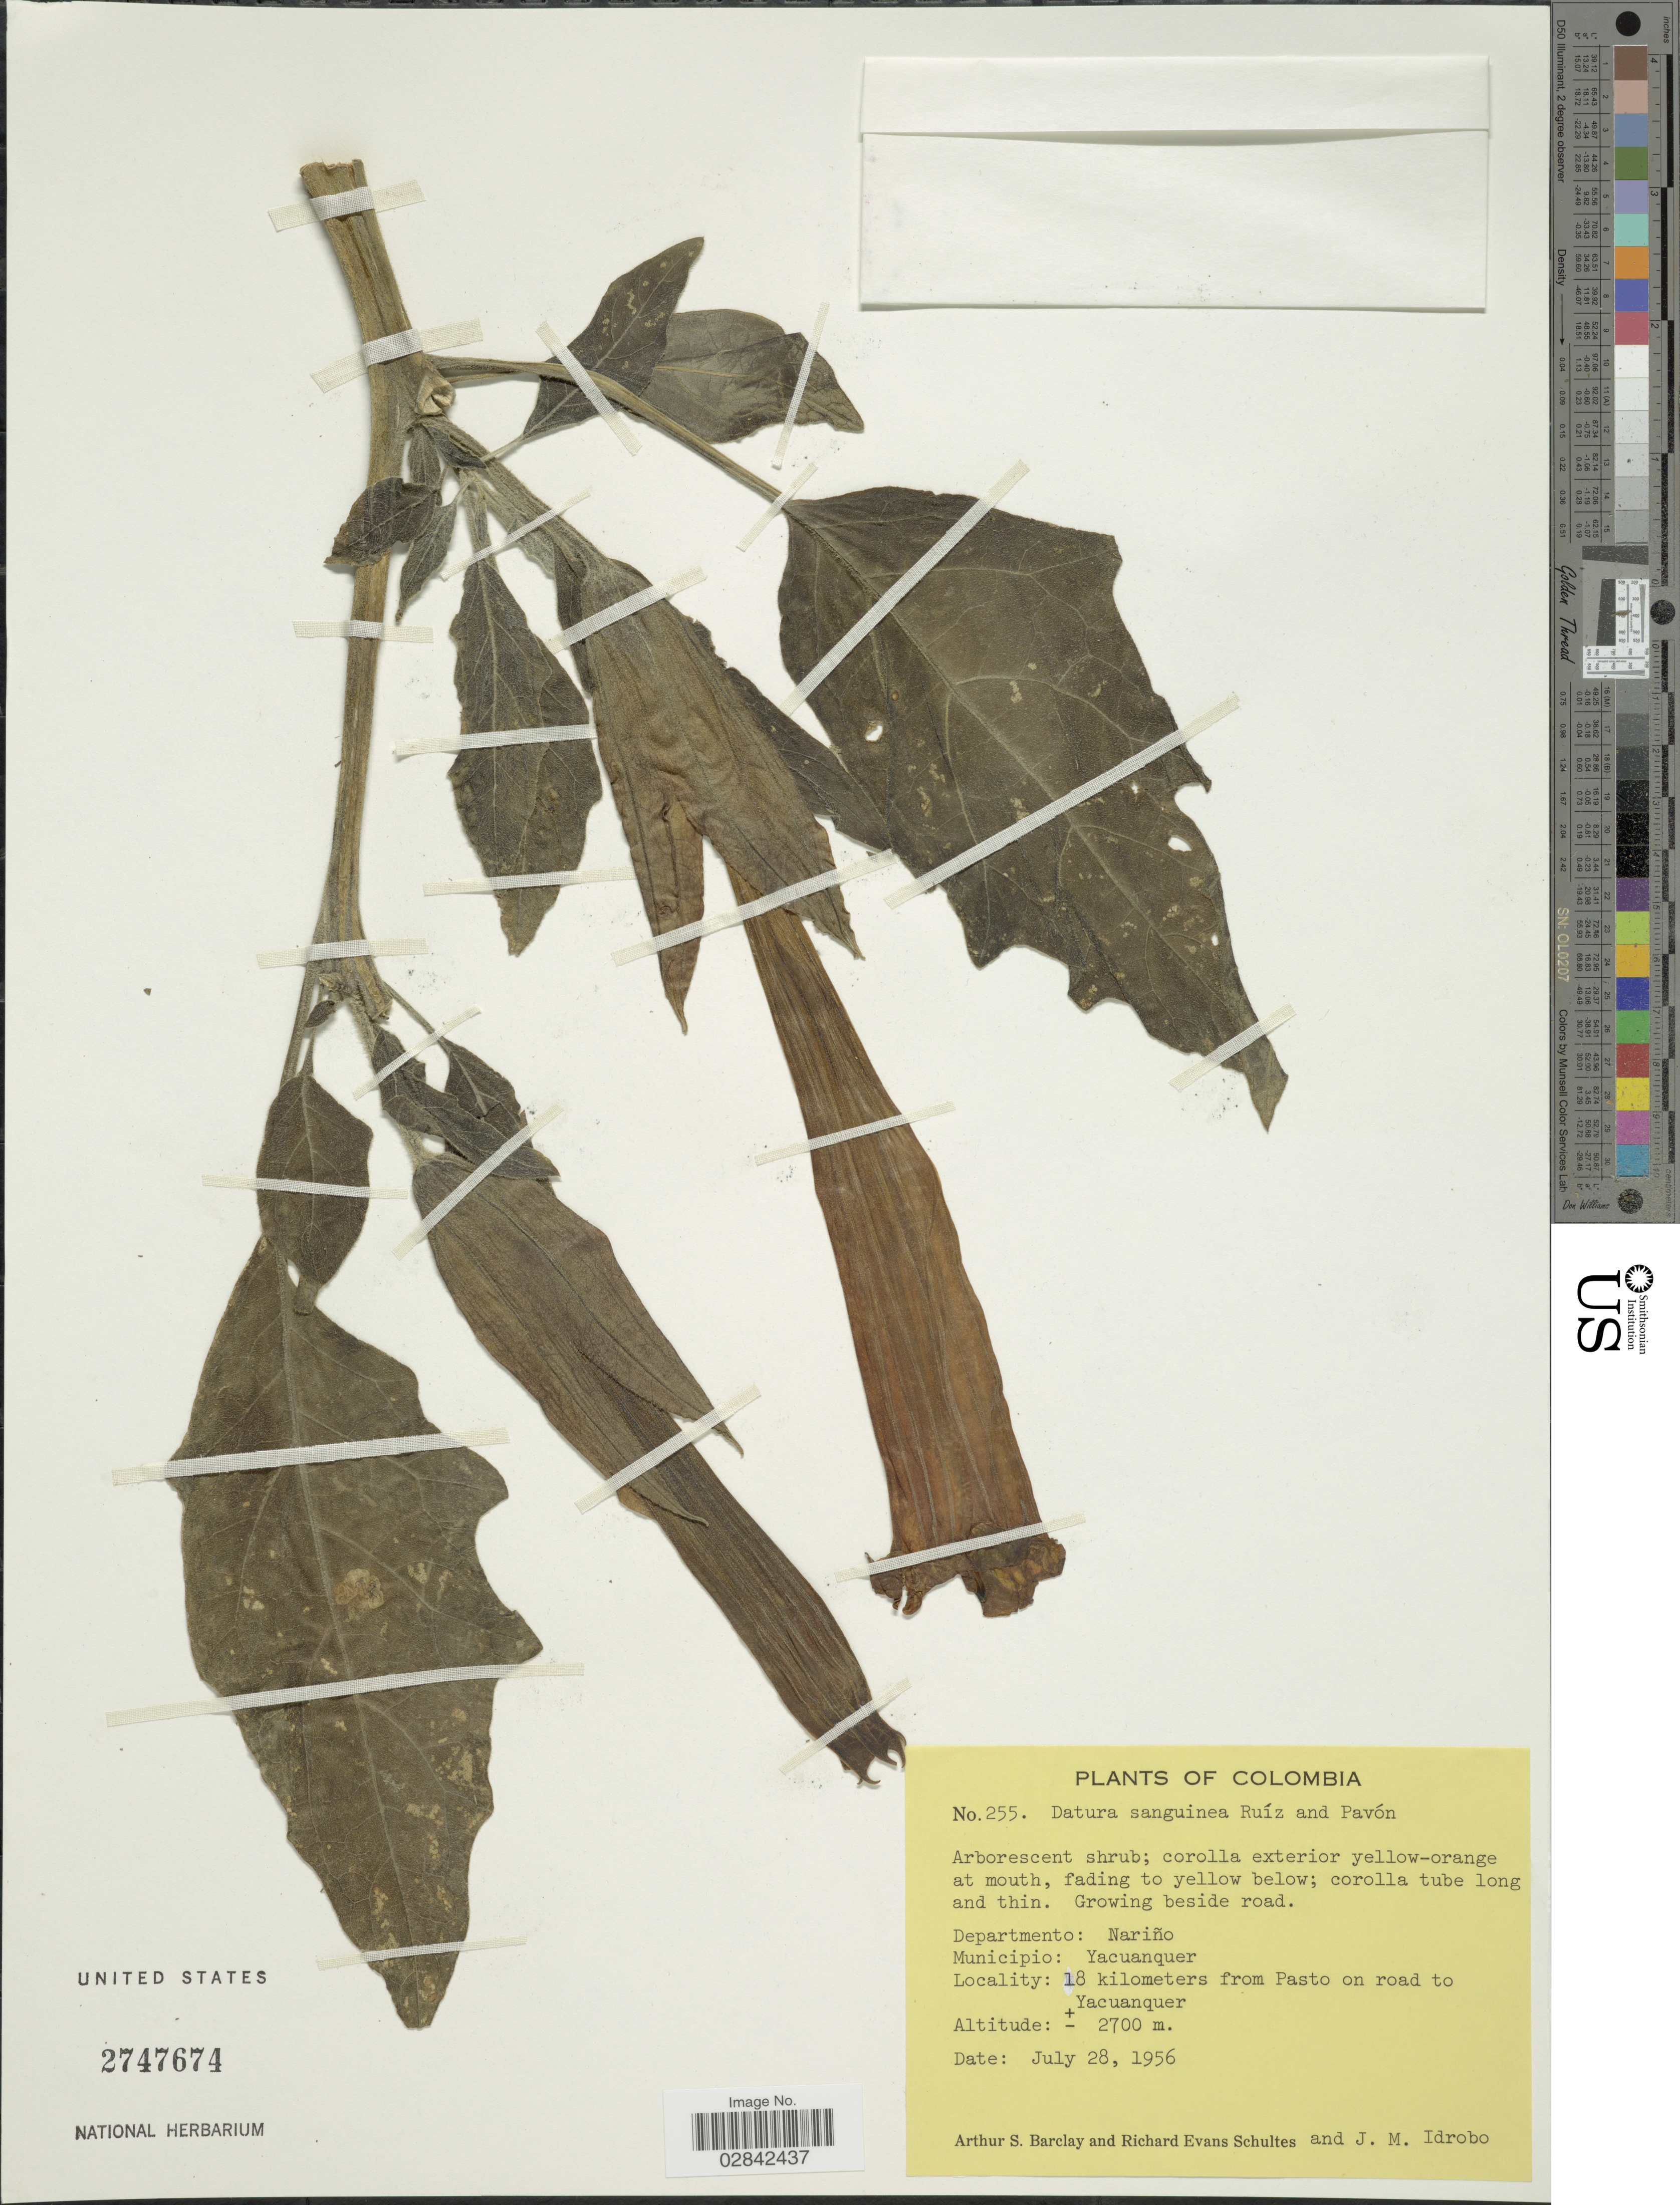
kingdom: Plantae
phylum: Tracheophyta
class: Magnoliopsida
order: Solanales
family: Solanaceae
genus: Brugmansia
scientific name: Brugmansia sanguinea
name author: (Ruiz & Pav.) D. Don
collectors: A. S. Barclay, R. E. Schultes & J. M. Idrobo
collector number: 255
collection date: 1956-07-28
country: Colombia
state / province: Nariño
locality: Departmento: Nariño. Municipio: Yacuanquer. 18 kilometers from Pasto on road to Yacuanquer.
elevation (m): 2700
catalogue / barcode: US 2747674